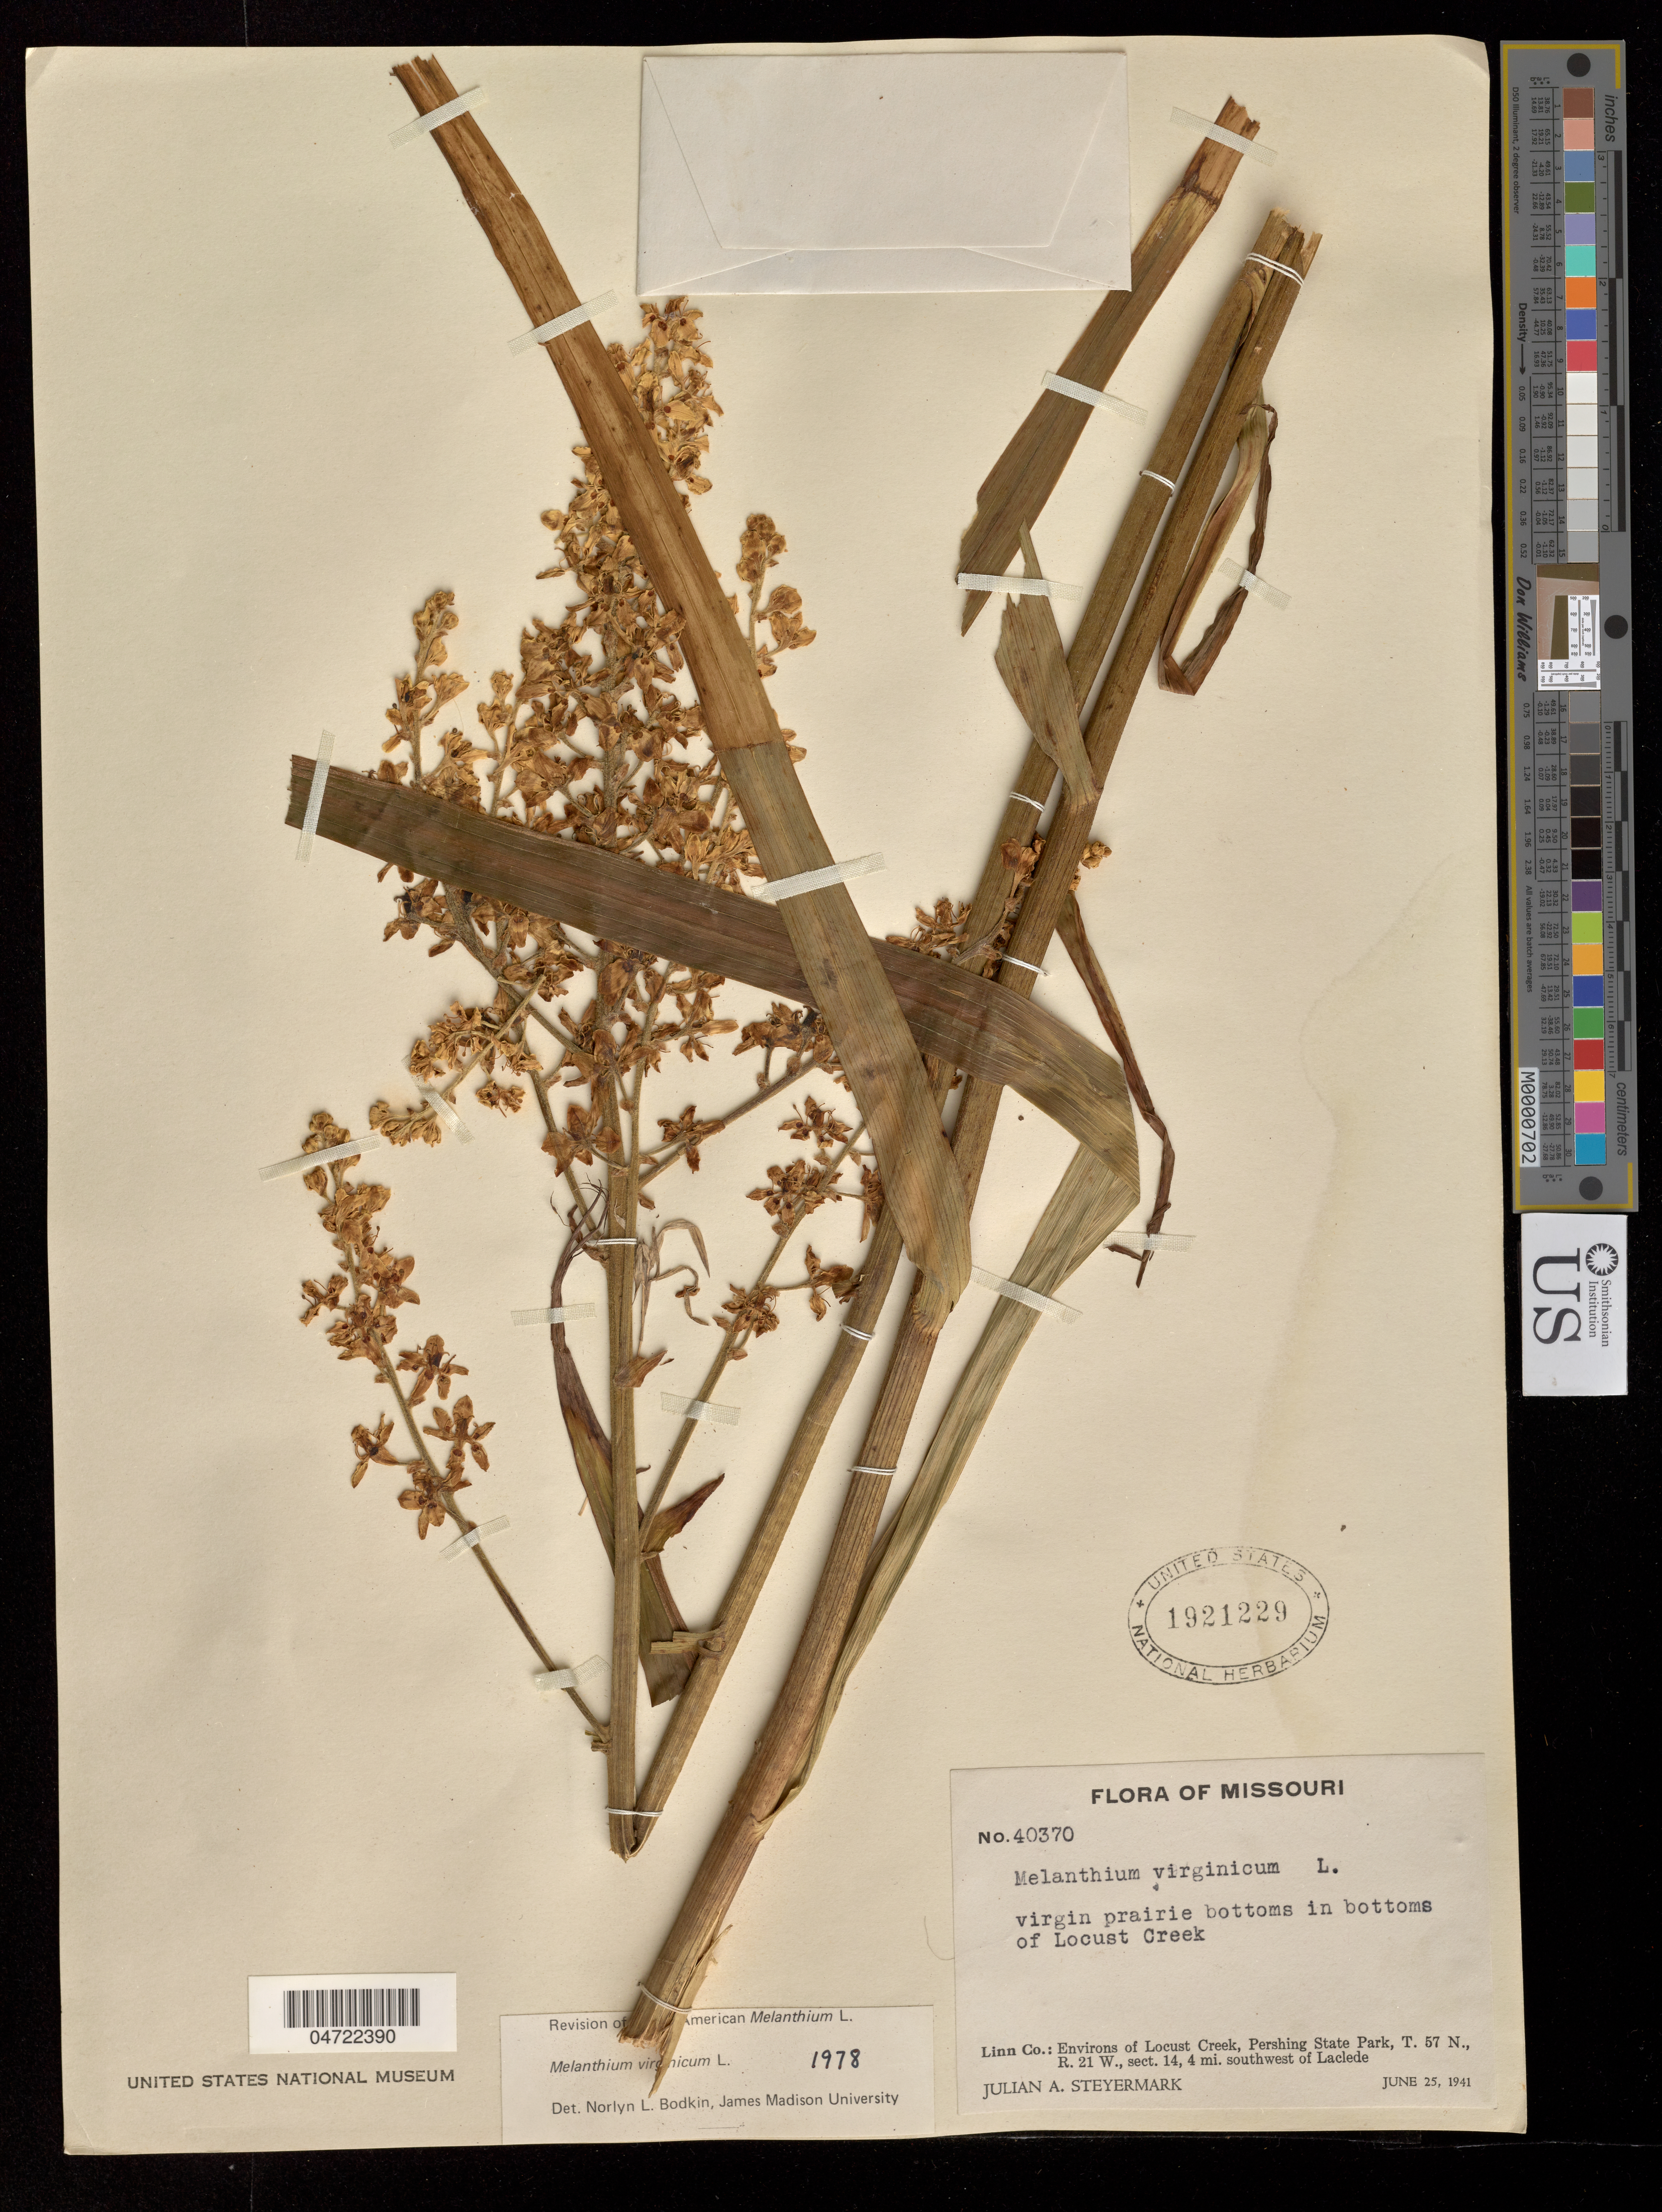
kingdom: Plantae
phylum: Tracheophyta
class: Liliopsida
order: Liliales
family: Melanthiaceae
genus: Melanthium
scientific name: Melanthium virginicum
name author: L.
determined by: Bodkin, N. L.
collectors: J. Steyermark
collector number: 40370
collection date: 1941-06-25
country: United States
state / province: Missouri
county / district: Linn County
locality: Environs of Locust Creek, Pershing State Park, T. 57., R. 21 W., Sect. 14, 4 mi. southwest of Laclede.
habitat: Virgin prairie bottoms in bottoms of Locust Creek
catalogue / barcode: US 1921229